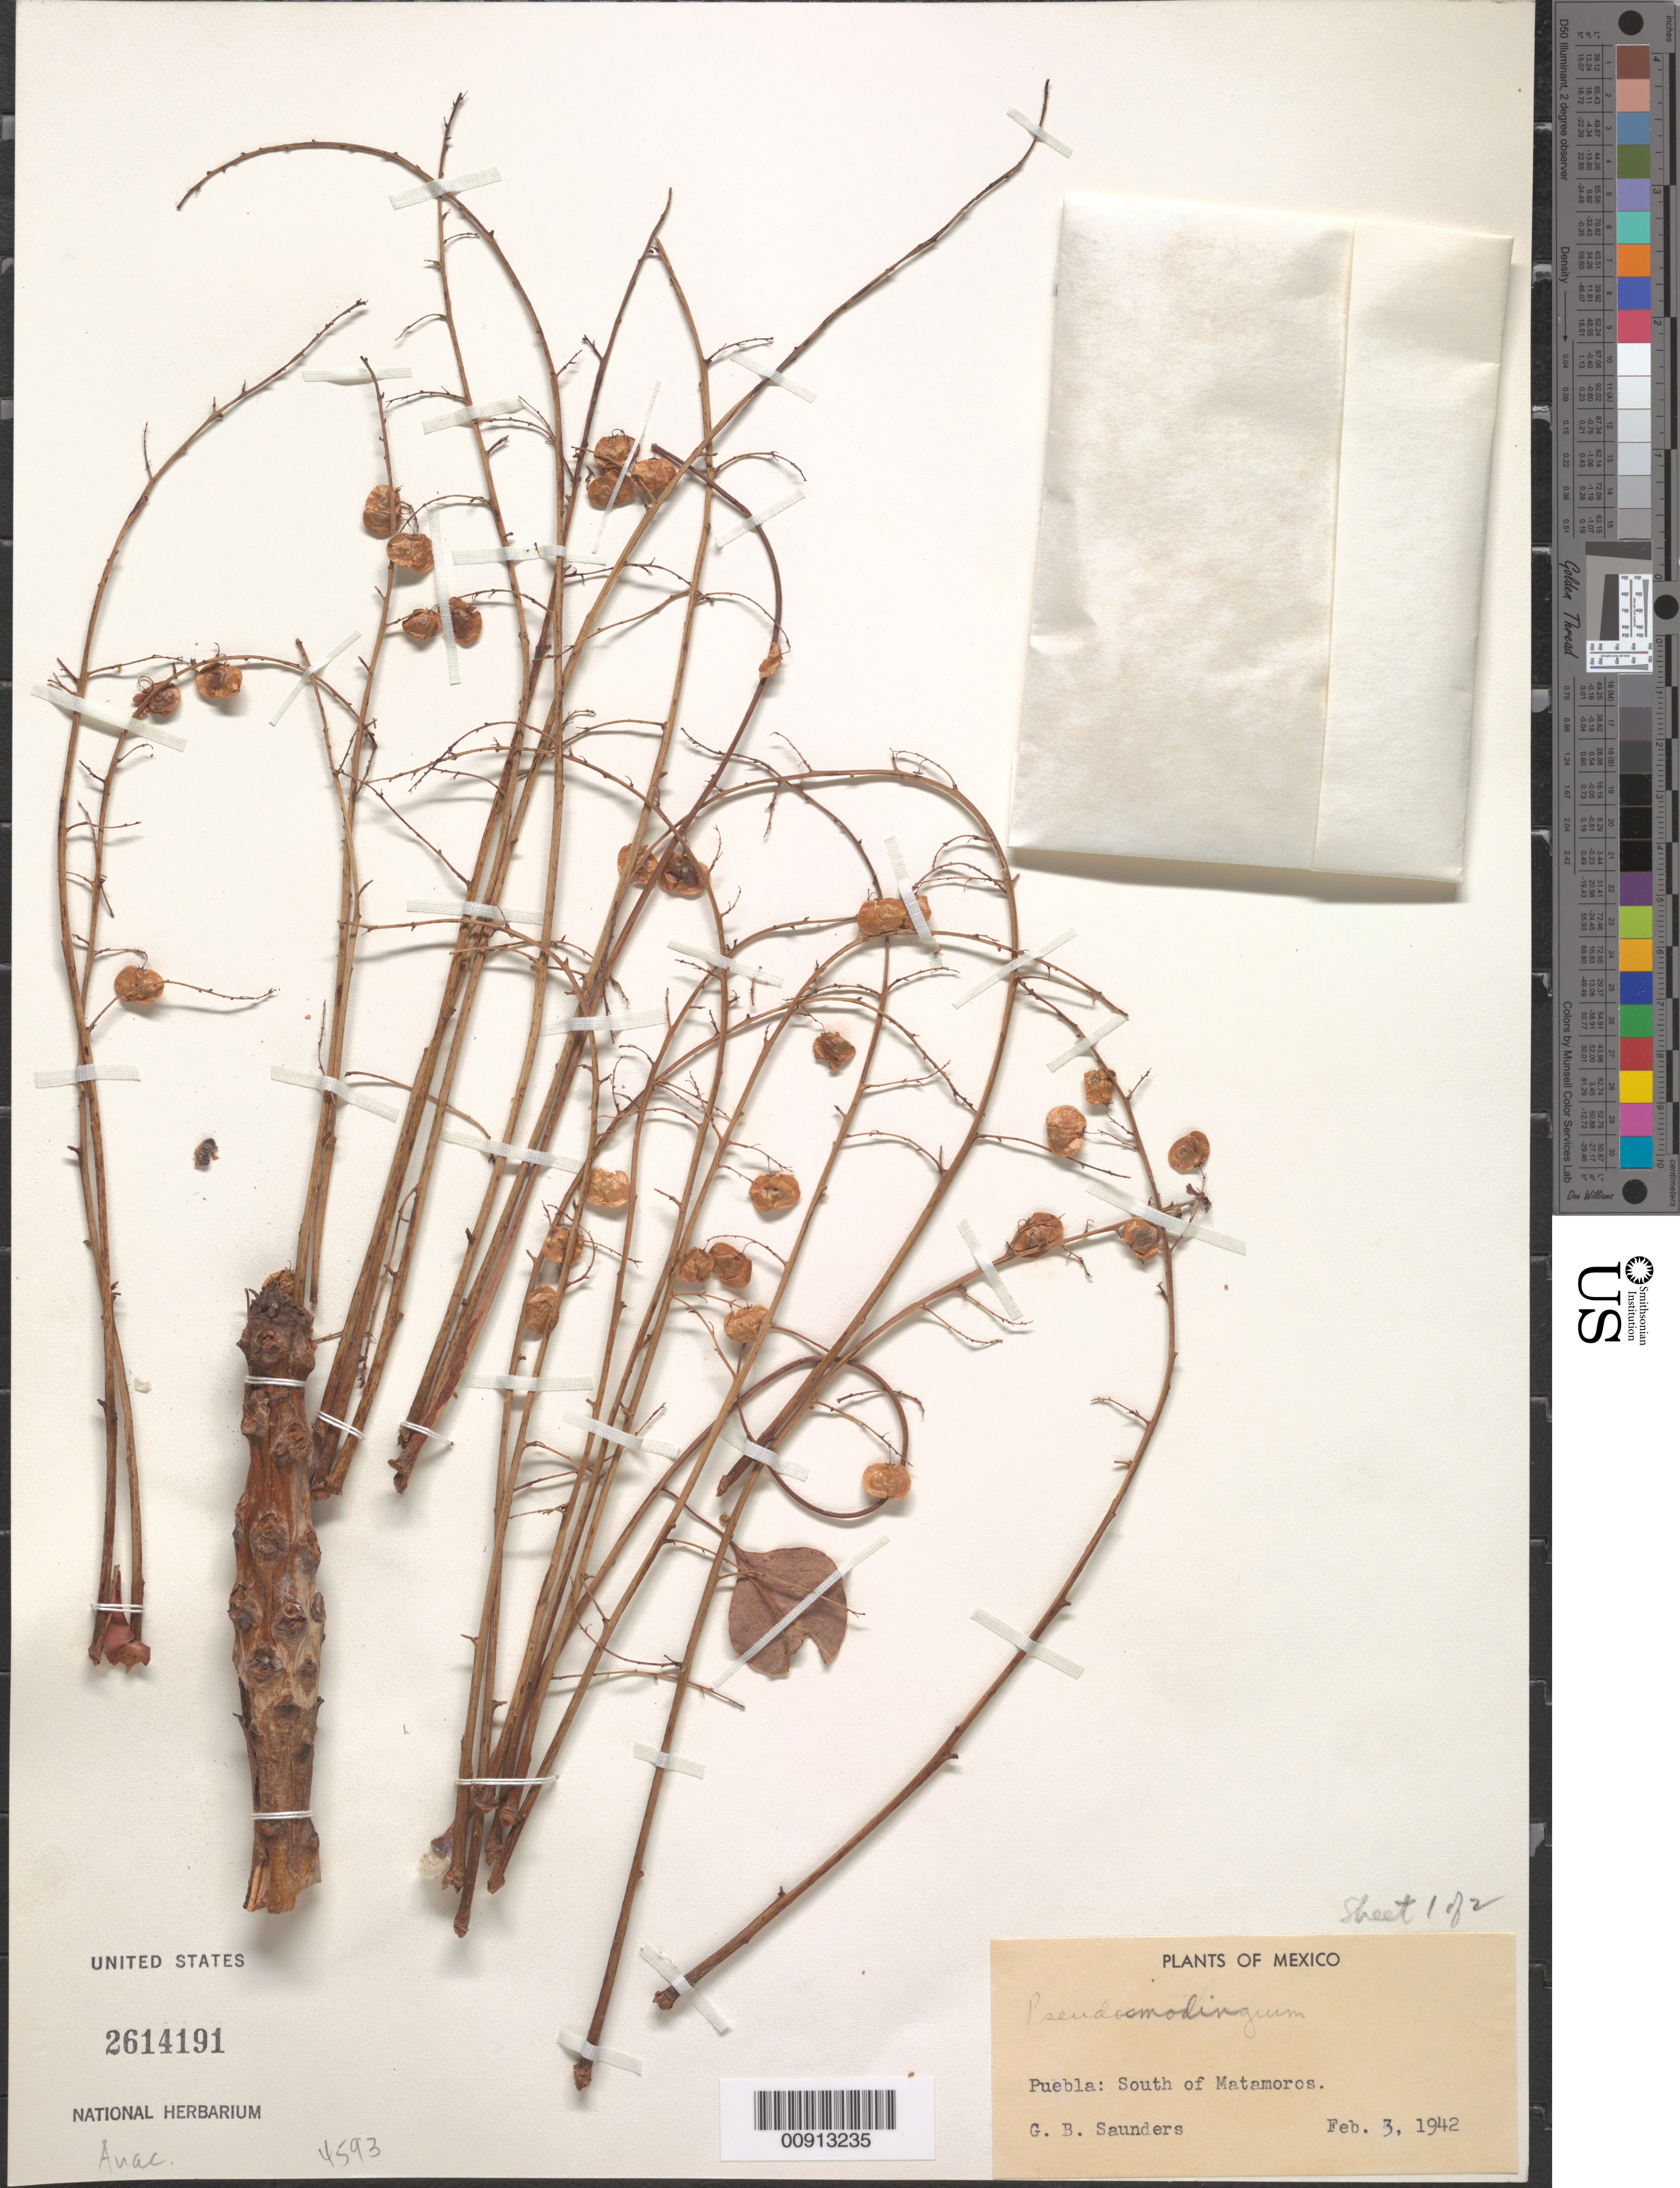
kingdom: Plantae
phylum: Tracheophyta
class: Magnoliopsida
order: Sapindales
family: Anacardiaceae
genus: Pseudosmodingium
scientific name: Pseudosmodingium perniciosum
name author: (Kunth) Engl.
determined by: Mitchell, John D.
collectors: G. B. Saunders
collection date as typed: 03 Feb 1942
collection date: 1942-02-03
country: Mexico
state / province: Puebla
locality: Puebla: South of Matamoros.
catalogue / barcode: US 2614191